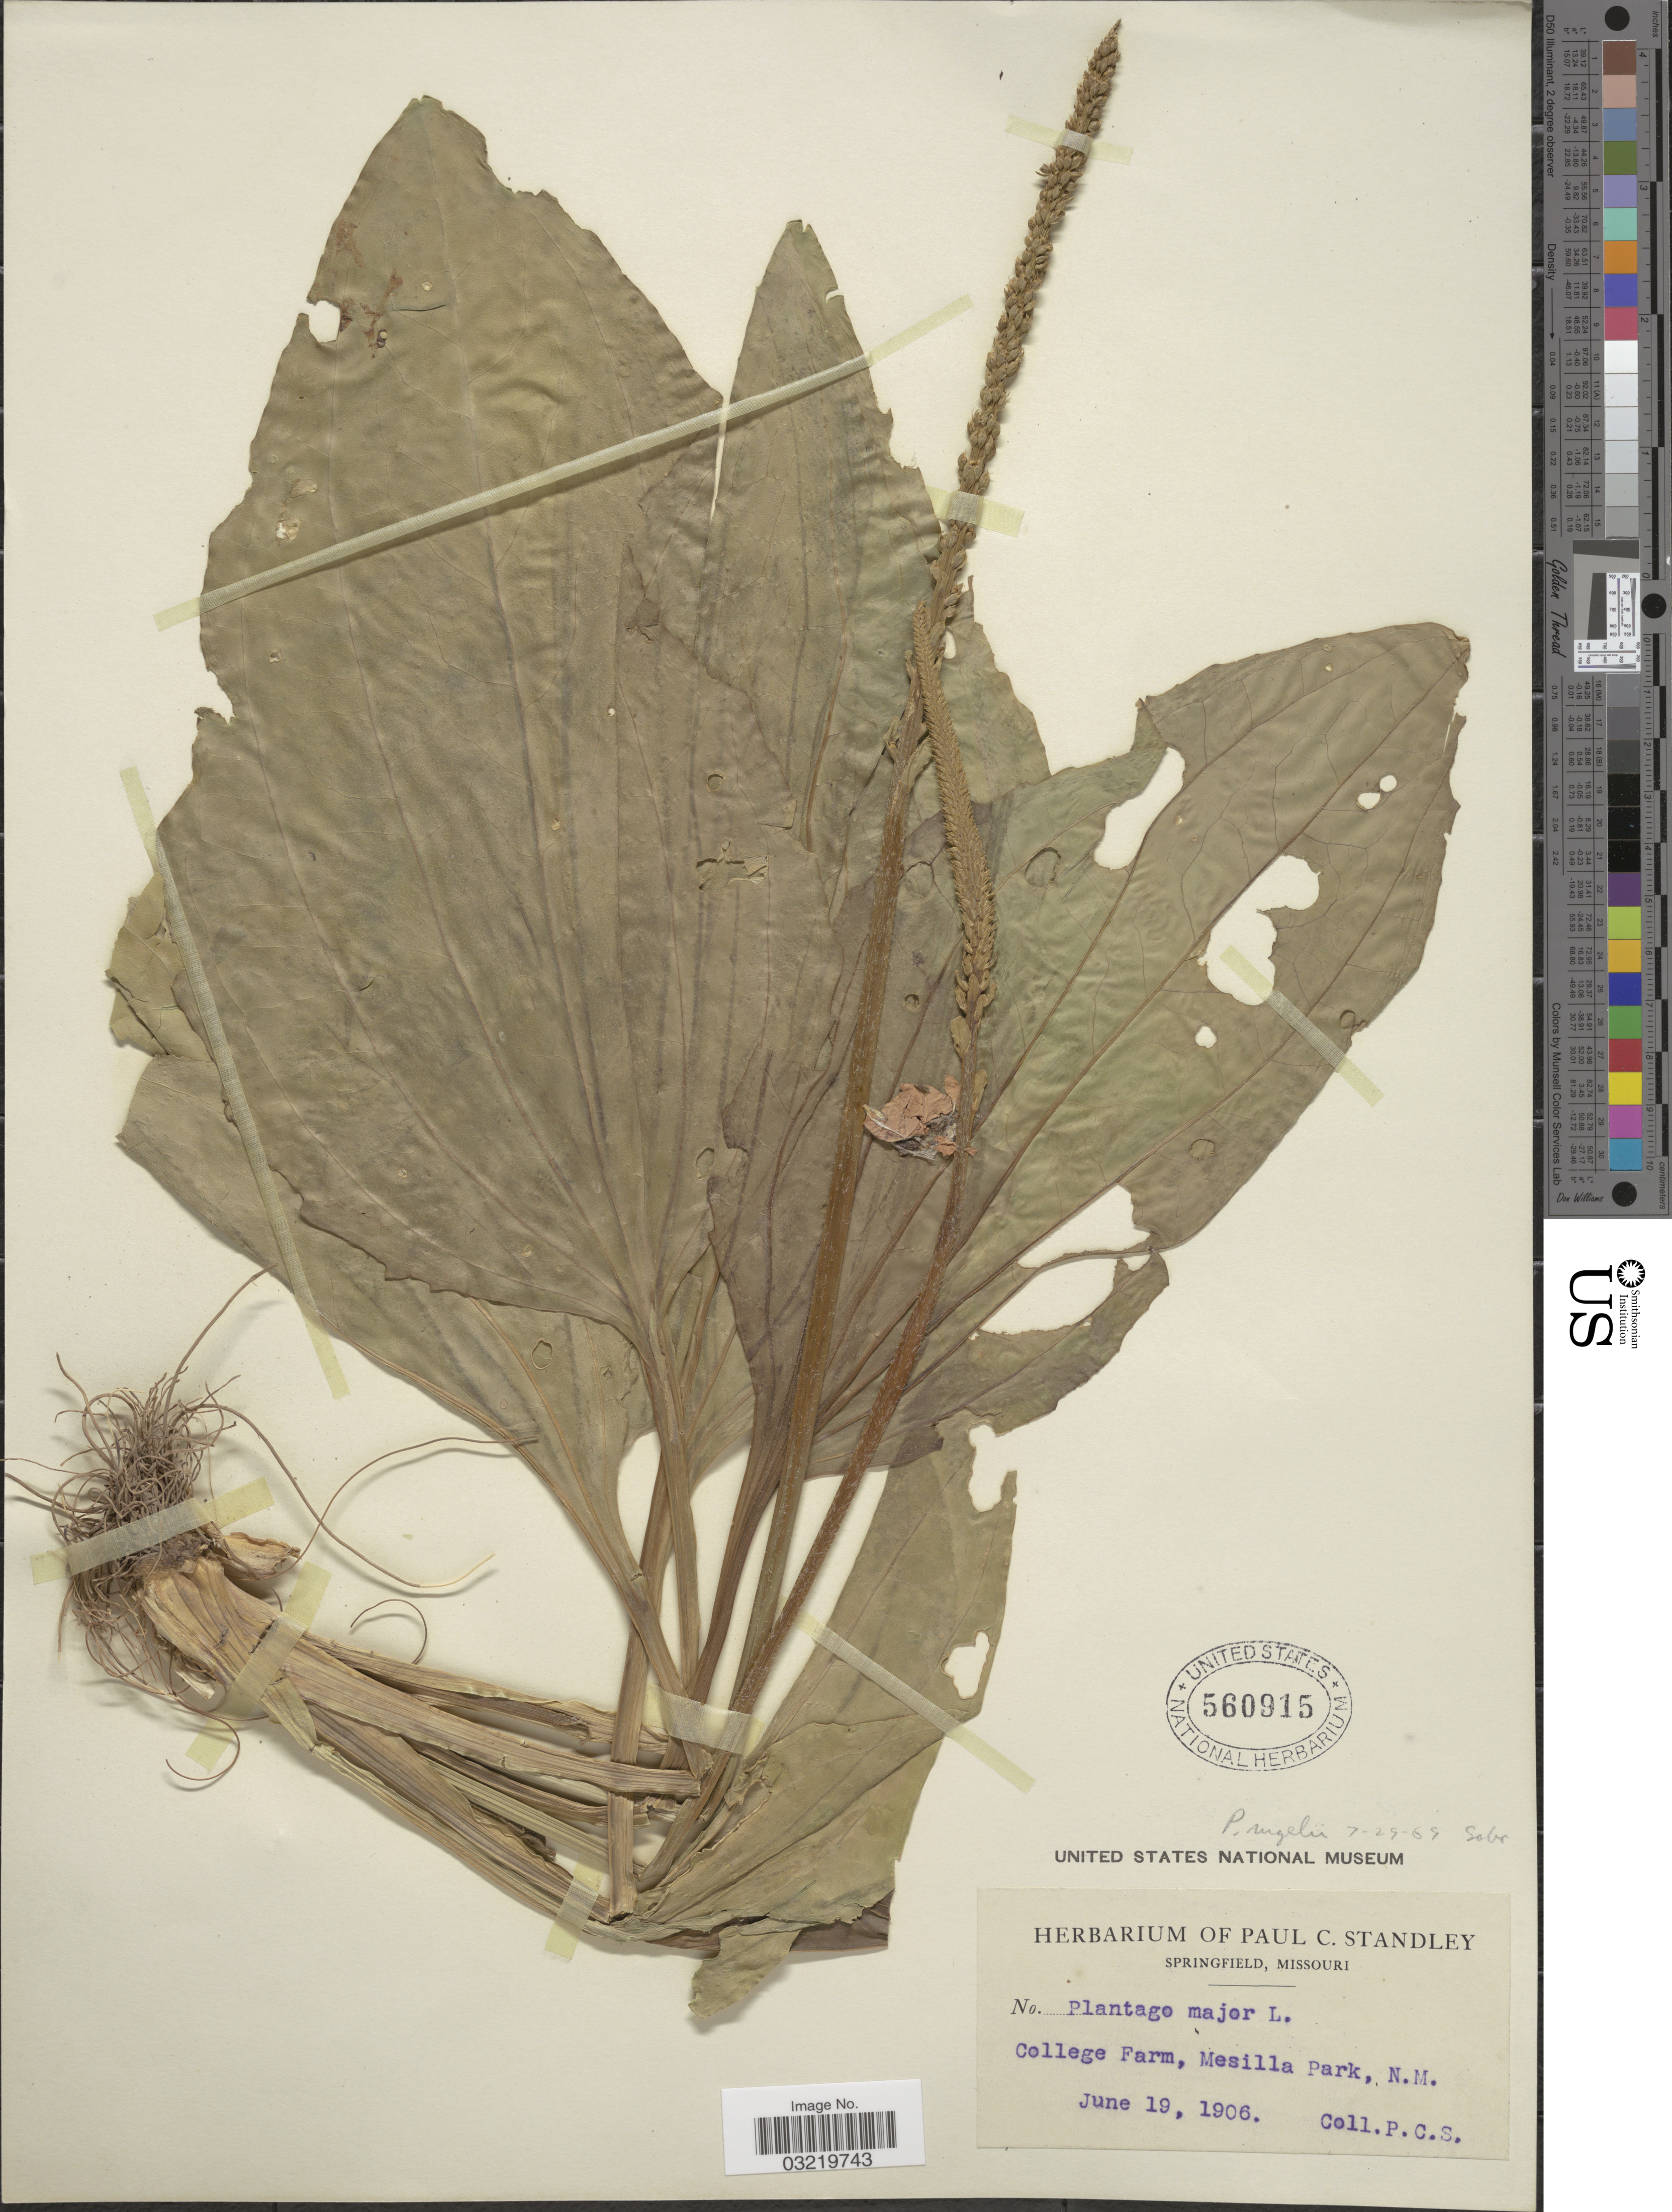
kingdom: Plantae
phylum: Tracheophyta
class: Magnoliopsida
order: Lamiales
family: Plantaginaceae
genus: Plantago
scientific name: Plantago rugelii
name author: Decne.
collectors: P. C. Standley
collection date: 1906-06-19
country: United States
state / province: New Mexico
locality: College Farm, Mesilla Park.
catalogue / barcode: US 560915